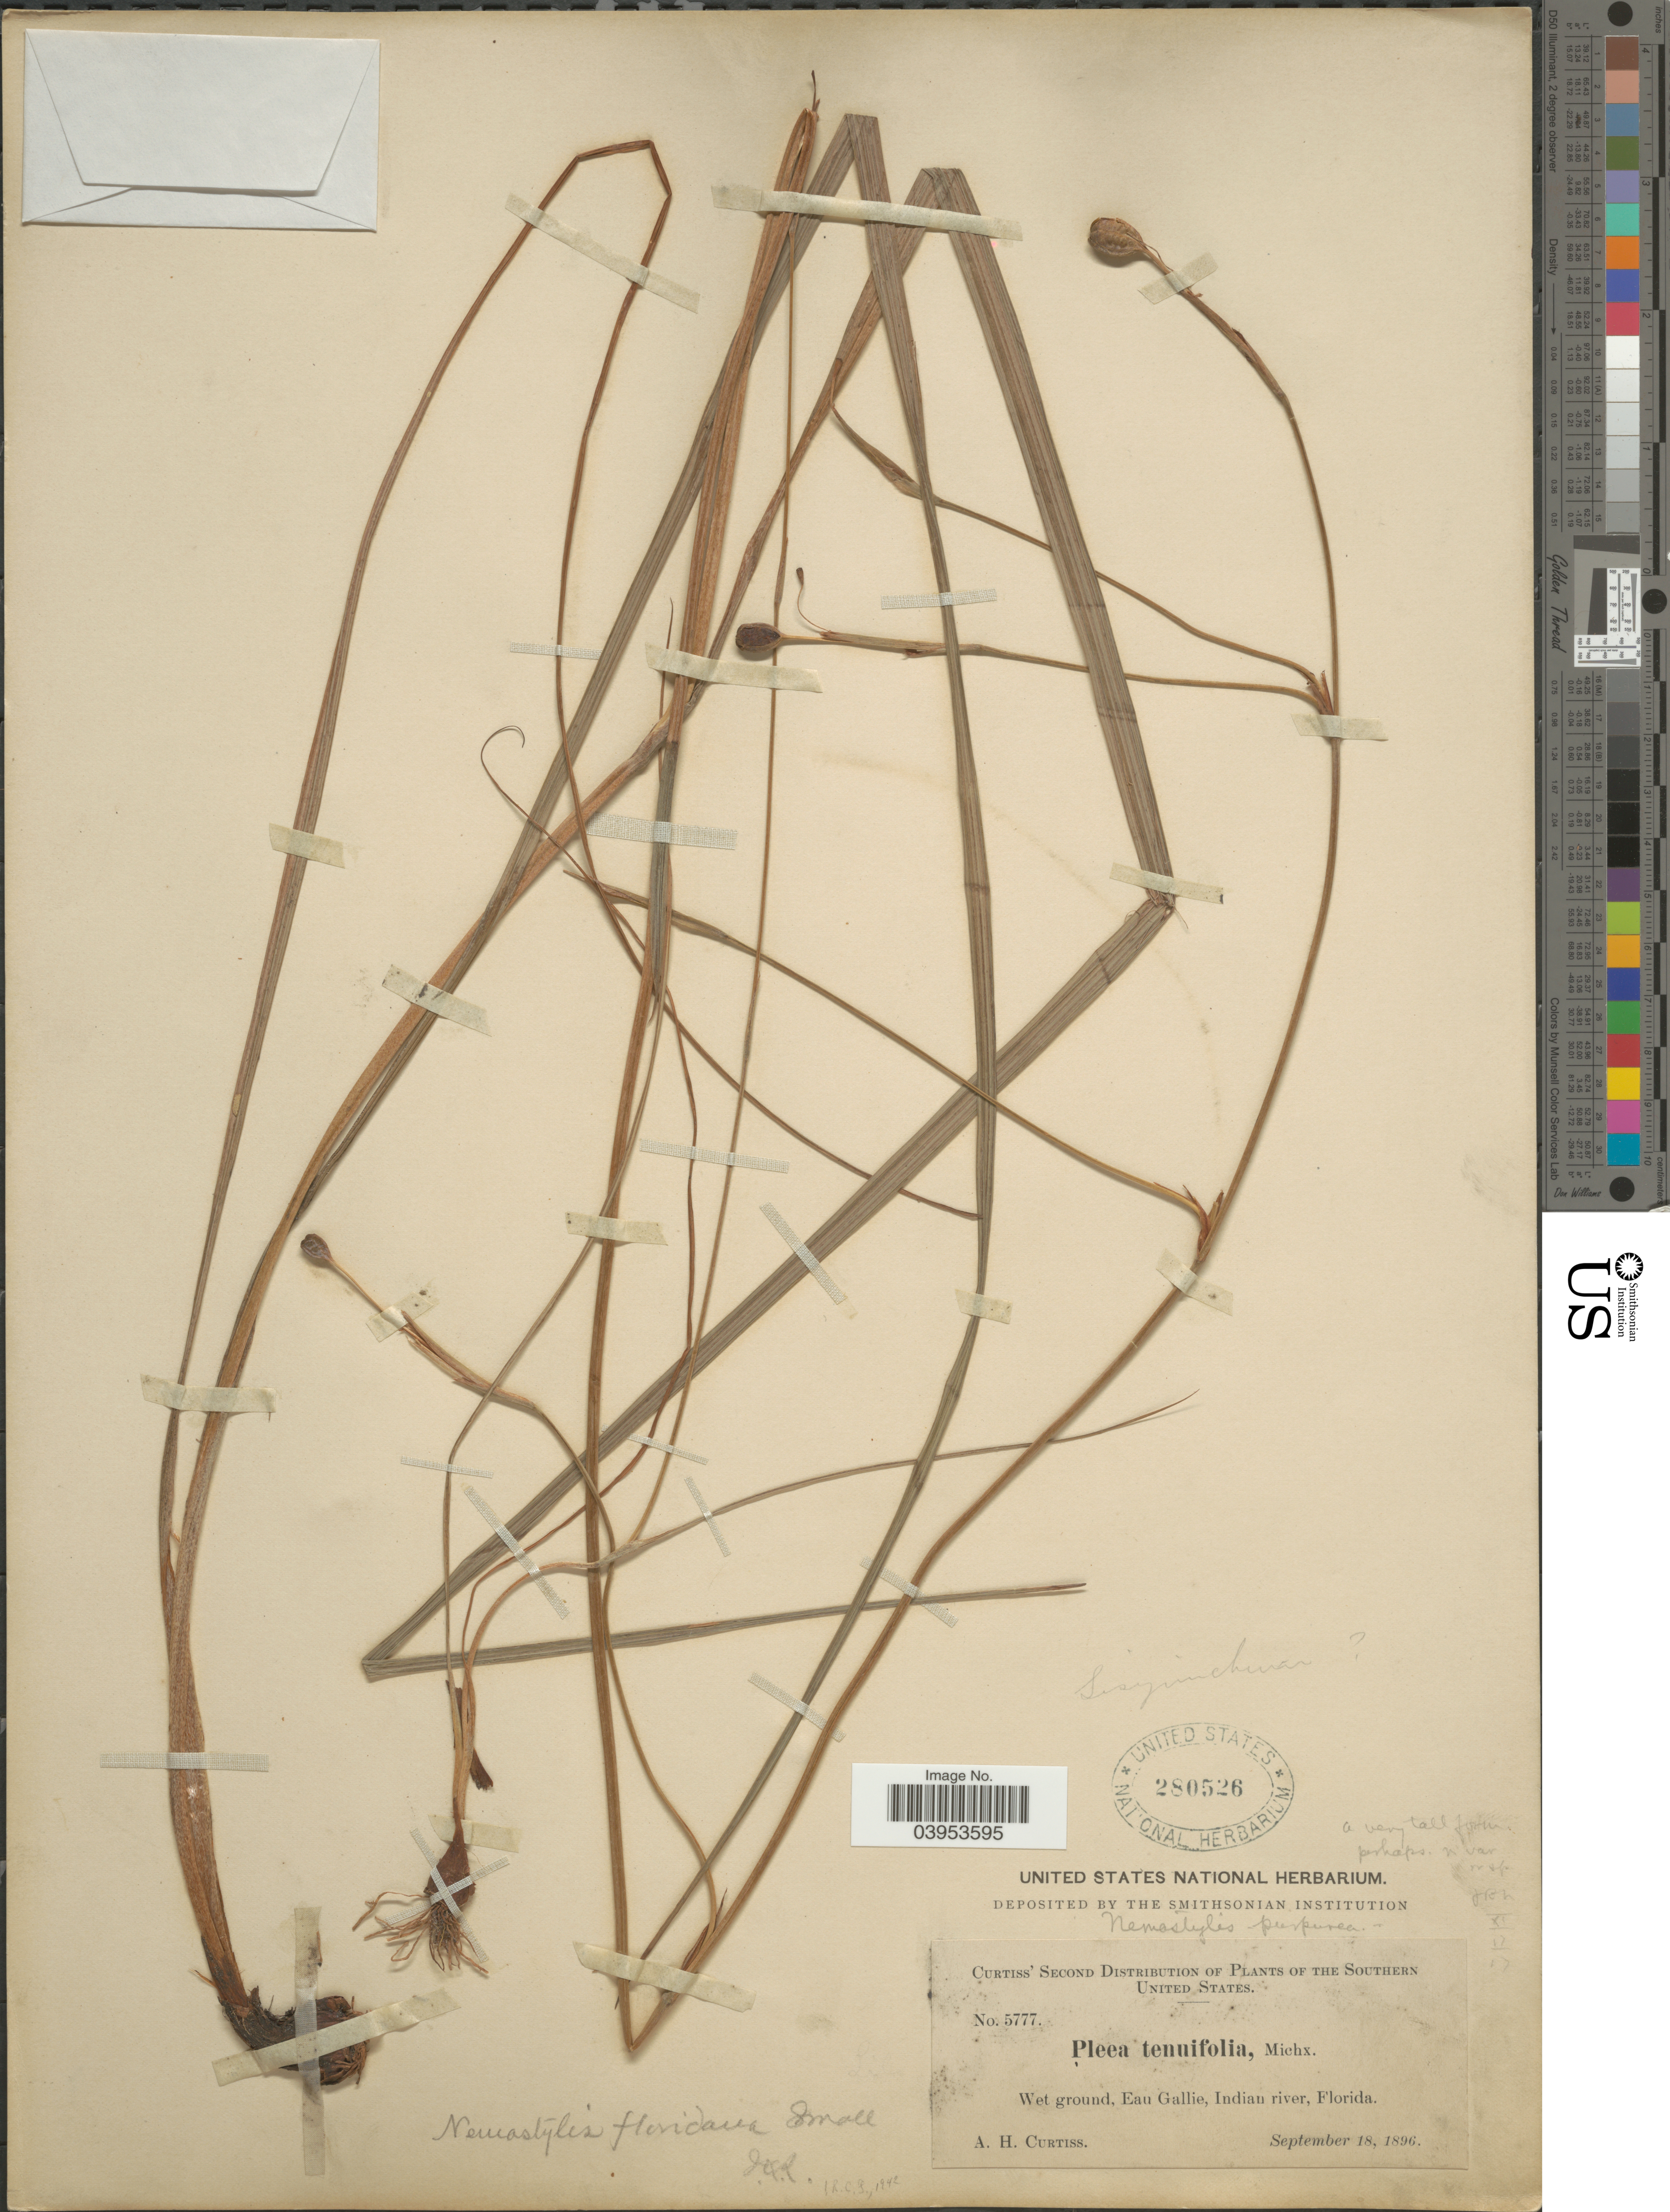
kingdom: Plantae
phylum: Tracheophyta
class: Liliopsida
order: Asparagales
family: Iridaceae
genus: Nemastylis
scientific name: Nemastylis floridana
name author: Small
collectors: A. H. Curtiss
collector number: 5777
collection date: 1896-09-18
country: United States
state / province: Florida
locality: The Southern United States. Eau Gallie, Indian river.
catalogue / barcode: US 280526